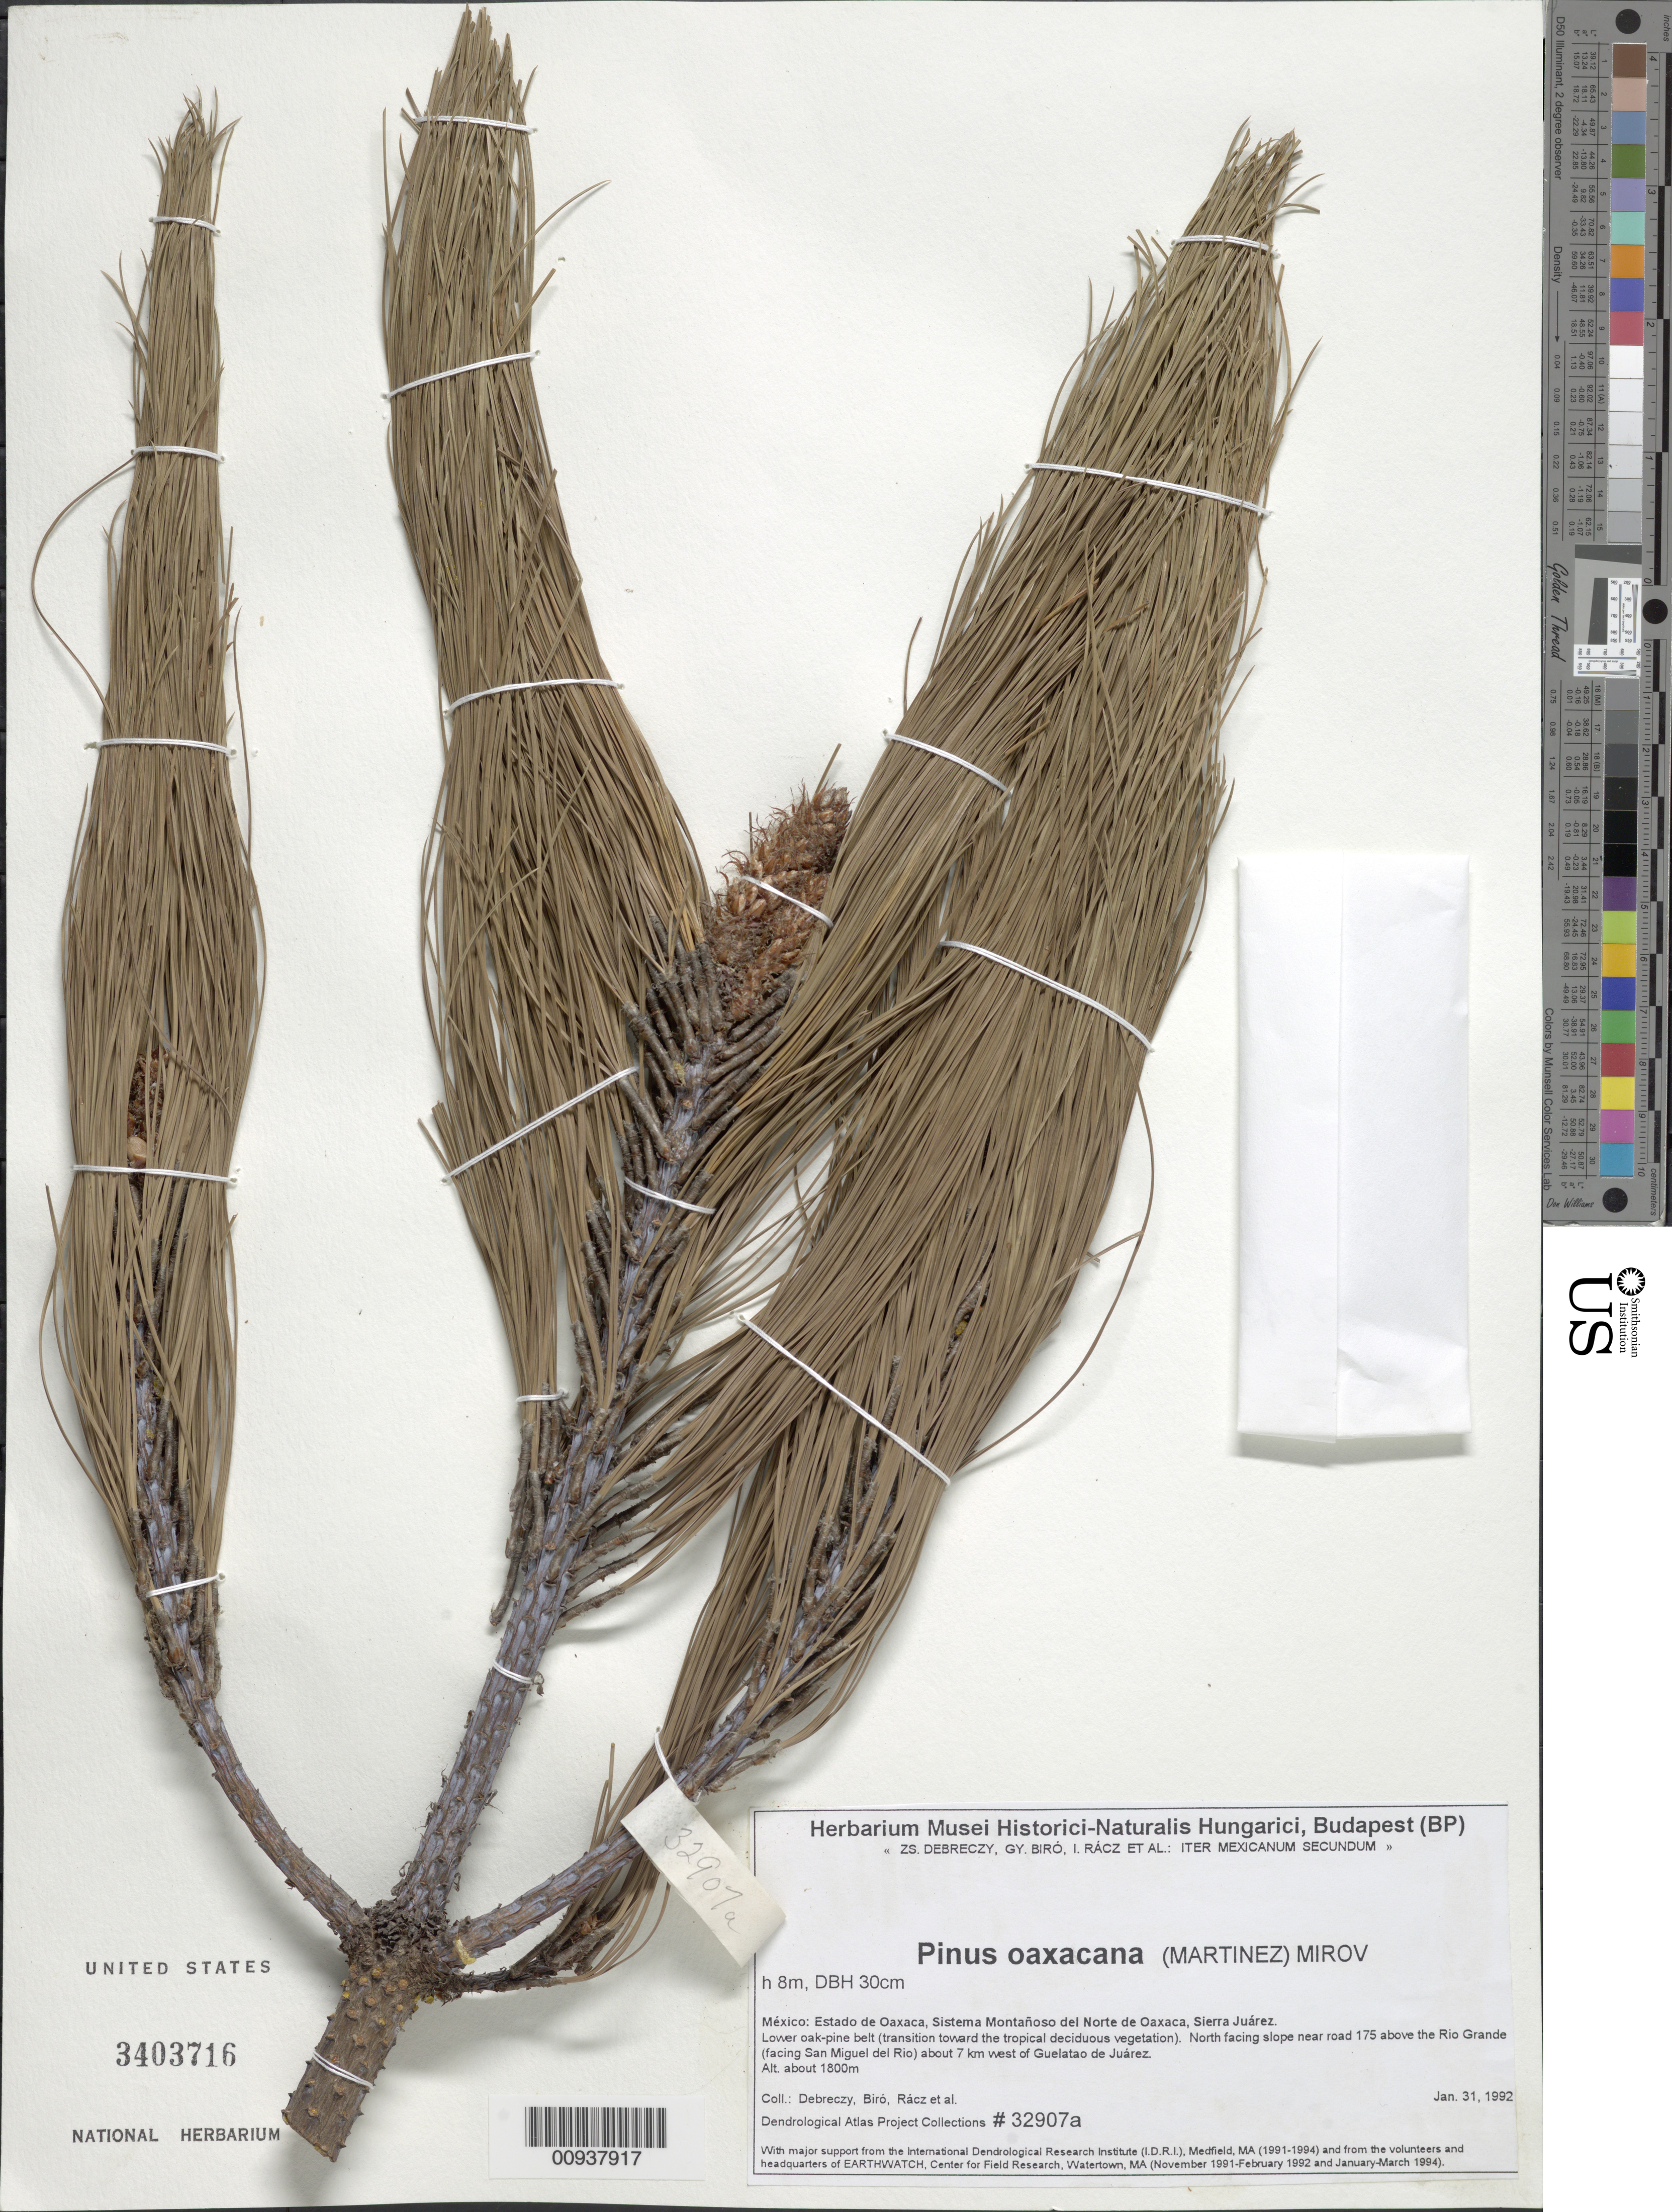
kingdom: Plantae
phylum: Tracheophyta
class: Pinopsida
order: Pinales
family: Pinaceae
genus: Pinus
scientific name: Pinus oaxacana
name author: Mirov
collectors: Z. Debreczy, G. Biro, I. Rácz & et al.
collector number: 32907 a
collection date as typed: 31 Jan 1992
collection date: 1992-01-31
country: Mexico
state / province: Oaxaca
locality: Sistema Montañoso del Norte de Oaxaca, Sierra Juárez. North facing slope near road 175 above the Río Grande (facing San Miguel del Río) about 7 km. west of Guelatao de Juárez.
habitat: Lower oak-pine belt (transition toward the tropical deciduous vegetation). North facing slope.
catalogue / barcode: US 3403716